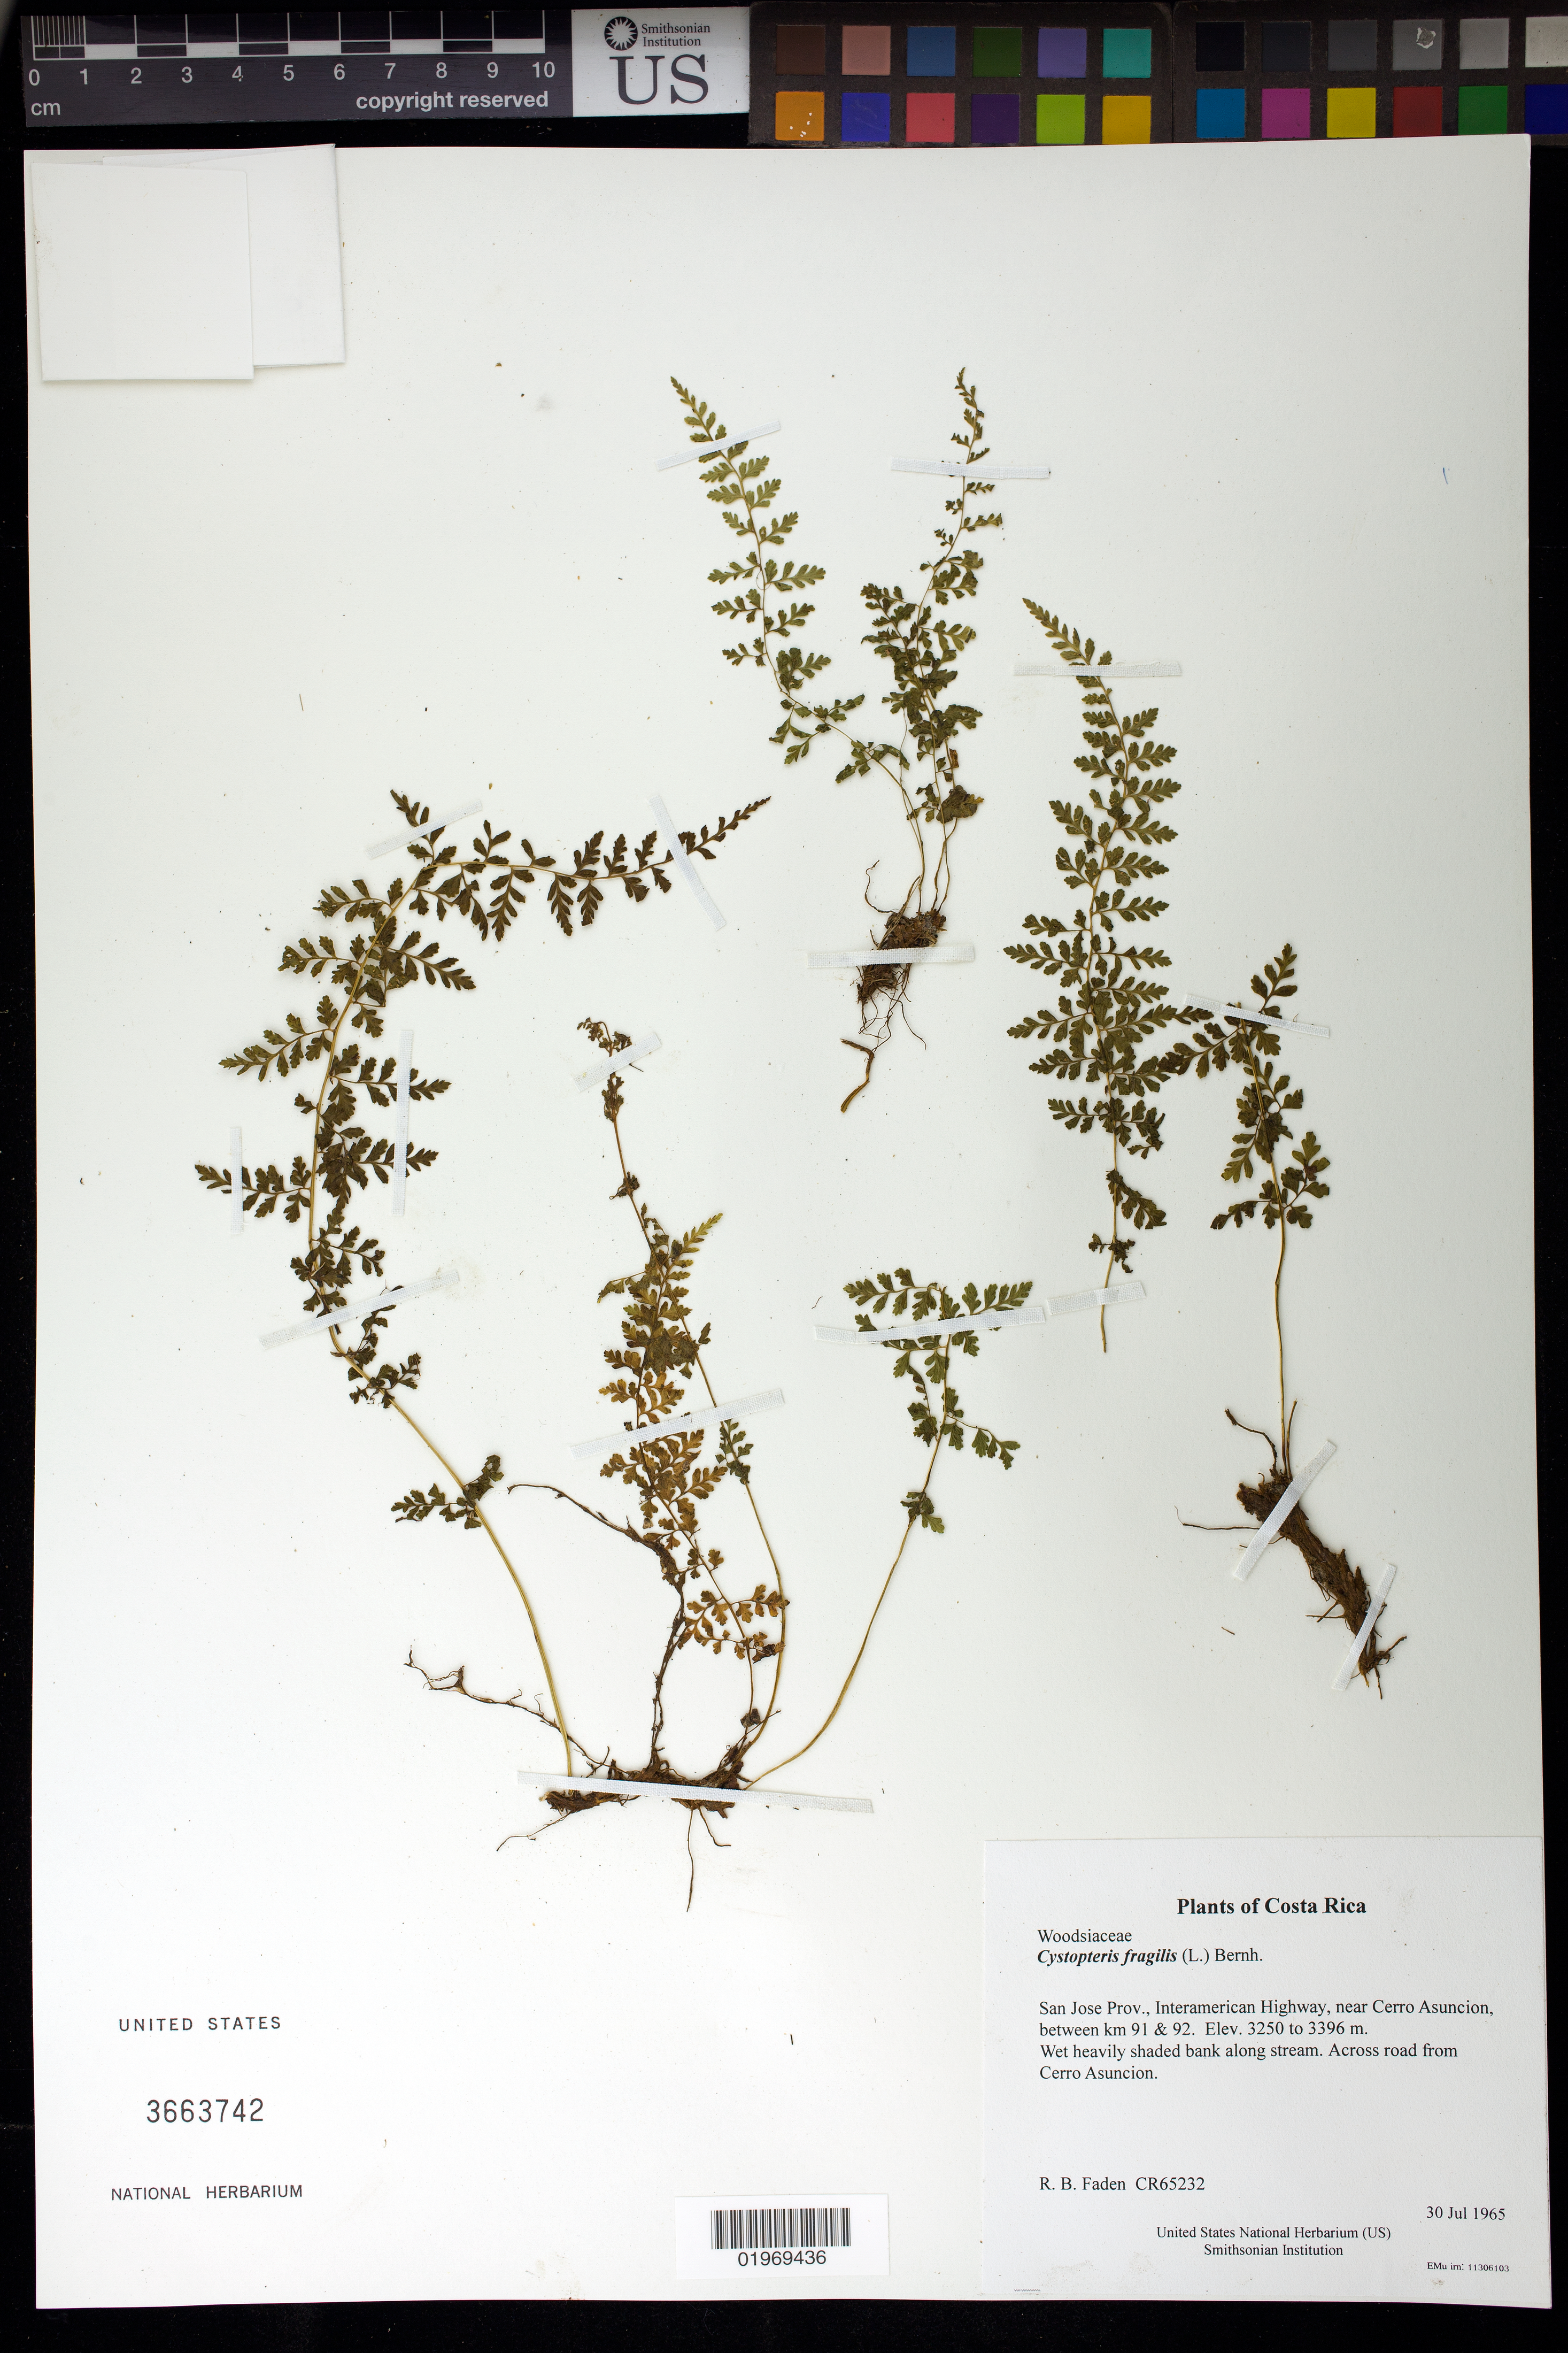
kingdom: Plantae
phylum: Tracheophyta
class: Polypodiopsida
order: Polypodiales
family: Cystopteridaceae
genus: Cystopteris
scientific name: Cystopteris fragilis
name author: (L.) Bernh.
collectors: R. B. Faden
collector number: CR65232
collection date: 1965-07-30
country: Costa Rica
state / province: San Jose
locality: Interamerican Highway, near Cerro Asuncion, between km 91 & 92.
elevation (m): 3250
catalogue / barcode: US 3663742